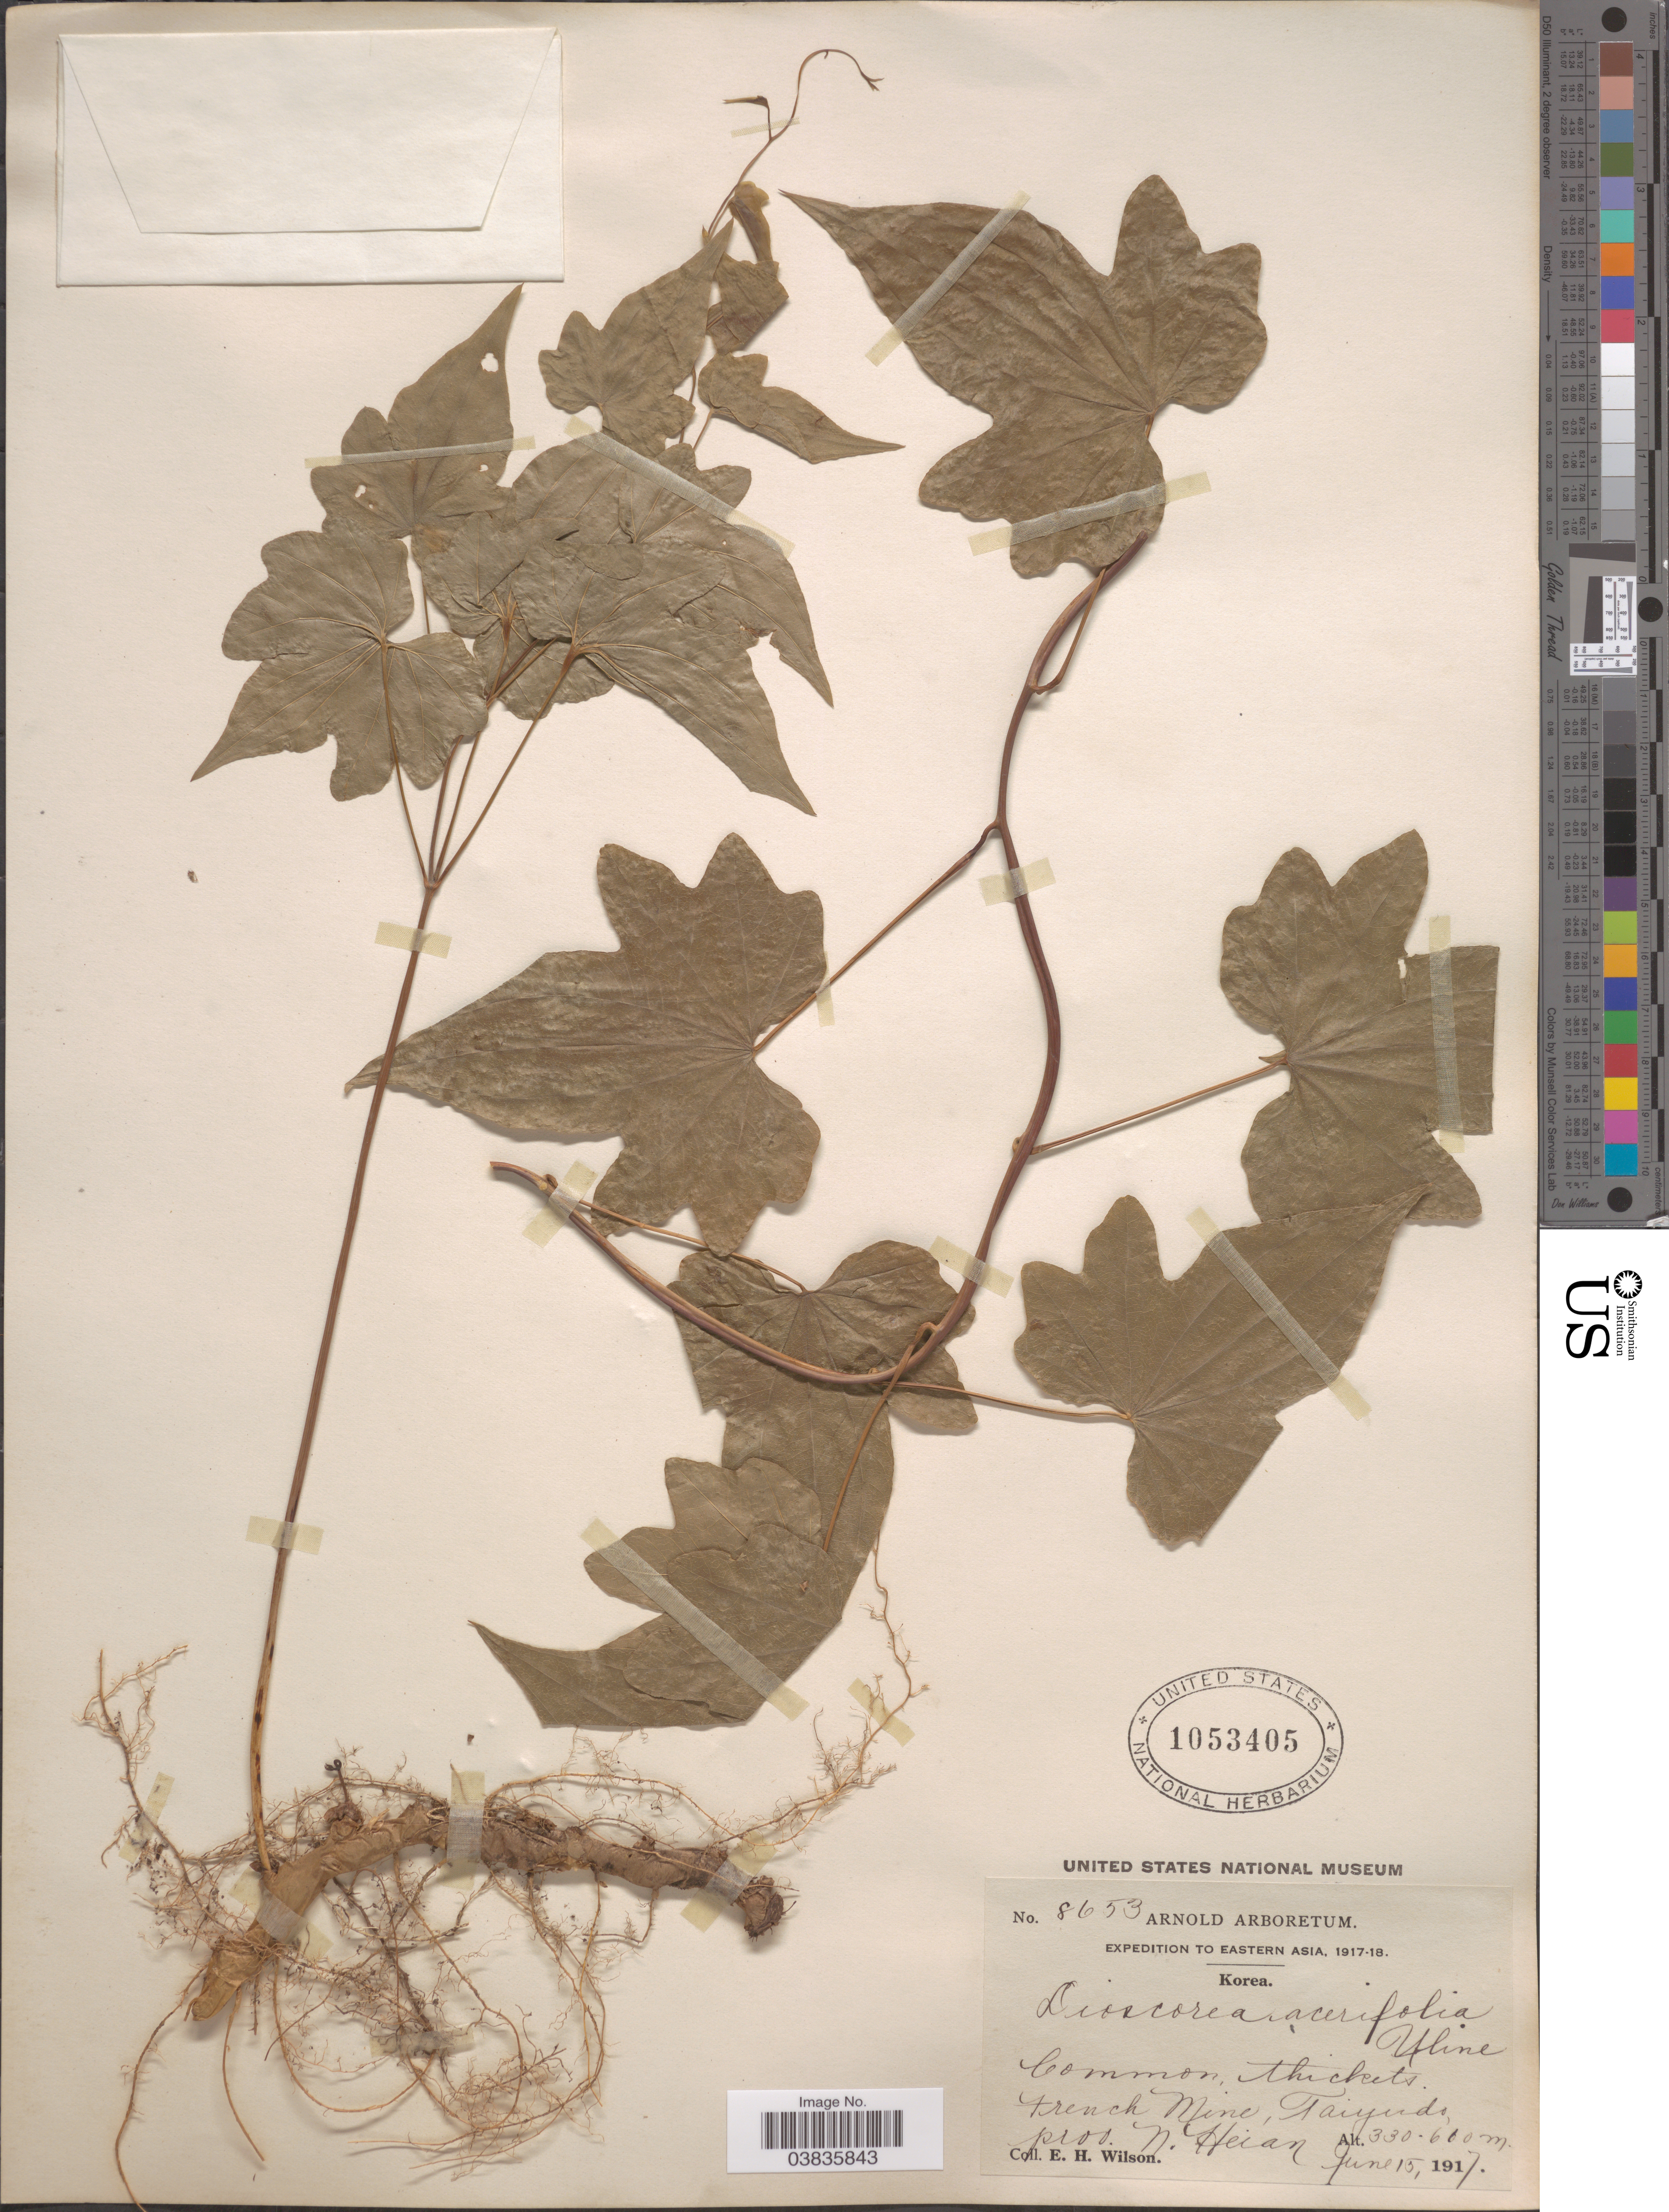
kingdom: Plantae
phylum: Tracheophyta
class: Liliopsida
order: Dioscoreales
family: Dioscoreaceae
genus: Dioscorea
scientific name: Dioscorea nipponica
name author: Makino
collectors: E. Wilson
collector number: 8653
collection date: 1917-06-15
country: North Korea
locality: Eastern Asia. French Mine, Taiyudo, prov. N. Heian.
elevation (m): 330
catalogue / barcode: US 1053405